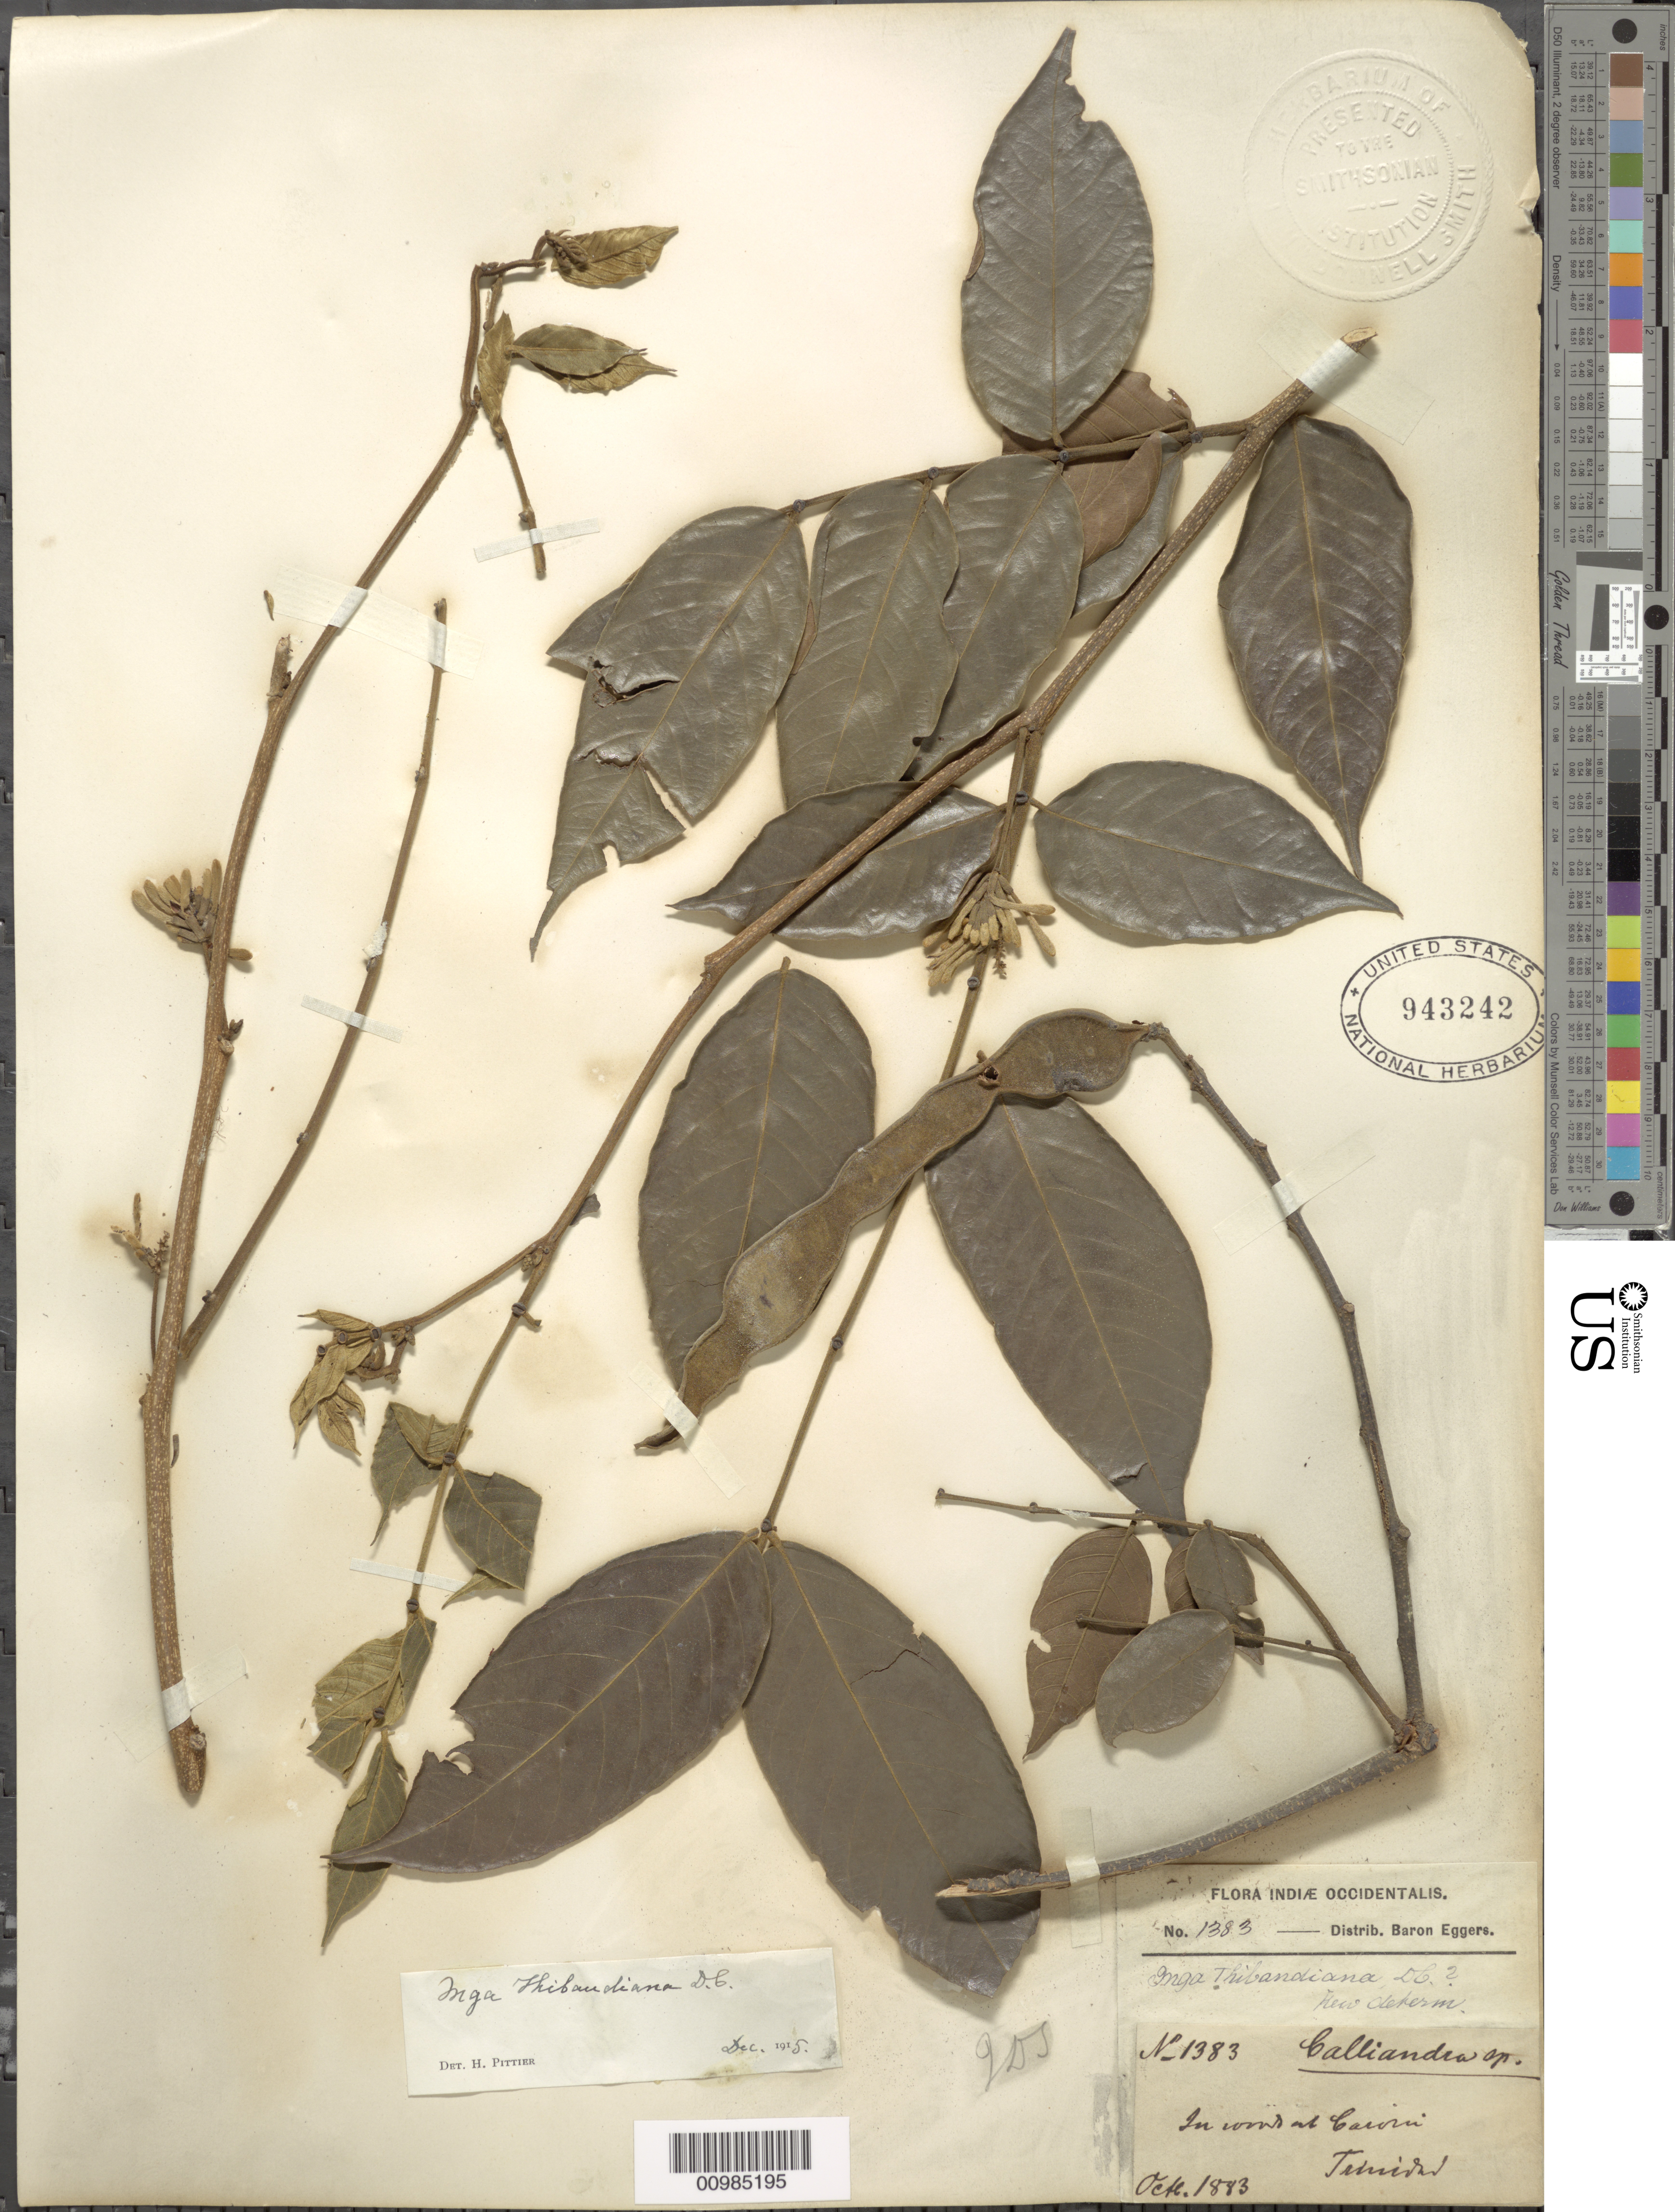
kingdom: Plantae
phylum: Tracheophyta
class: Magnoliopsida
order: Fabales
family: Fabaceae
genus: Inga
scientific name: Inga thibaudiana subsp. thibaudiana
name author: DC.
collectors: H. F. A. von Eggers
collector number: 1383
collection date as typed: Oct 1883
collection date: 1883-10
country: Trinidad and Tobago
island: Trinidad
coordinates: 0 N, 0 E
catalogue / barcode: US 943242